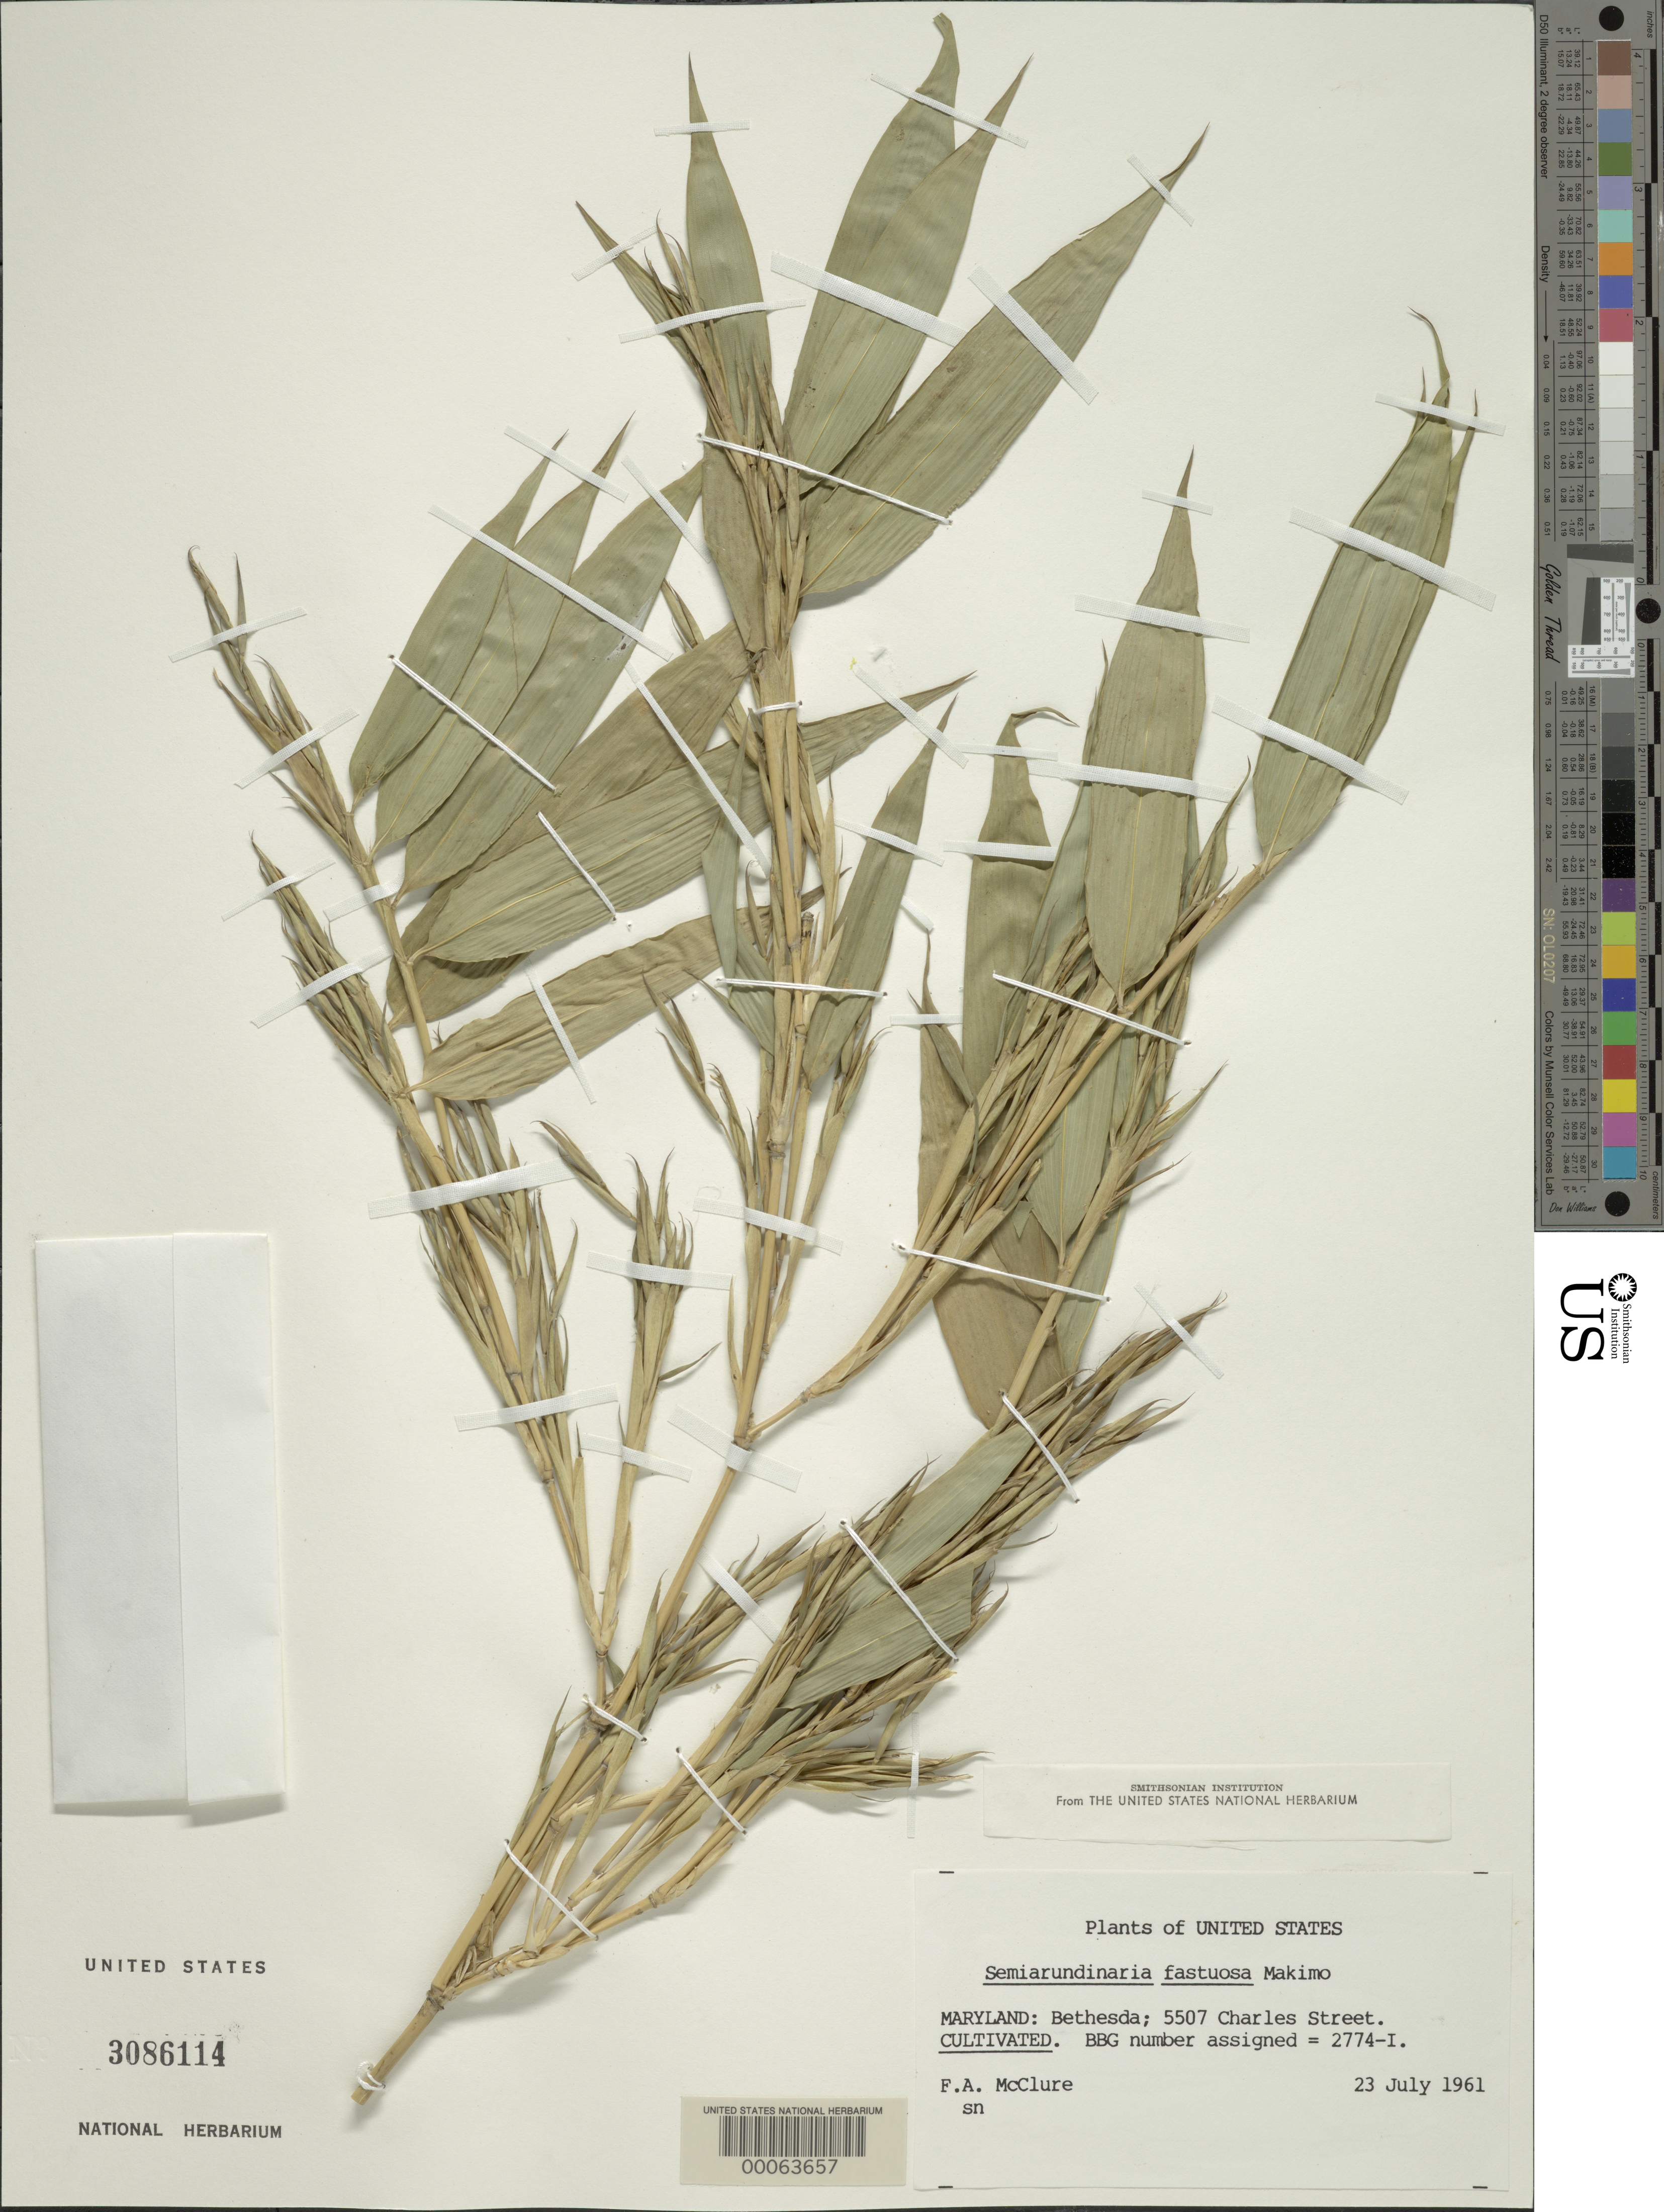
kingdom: Plantae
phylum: Tracheophyta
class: Liliopsida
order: Poales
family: Poaceae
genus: Semiarundinaria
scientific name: Semiarundinaria fastuosa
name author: Makino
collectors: F. A. McClure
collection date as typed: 23 Jul 1961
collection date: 1961-07-23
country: United States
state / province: Maryland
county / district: Montgomery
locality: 5507 Charles Street, Bethesda (McClure's garden)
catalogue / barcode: US 3086114